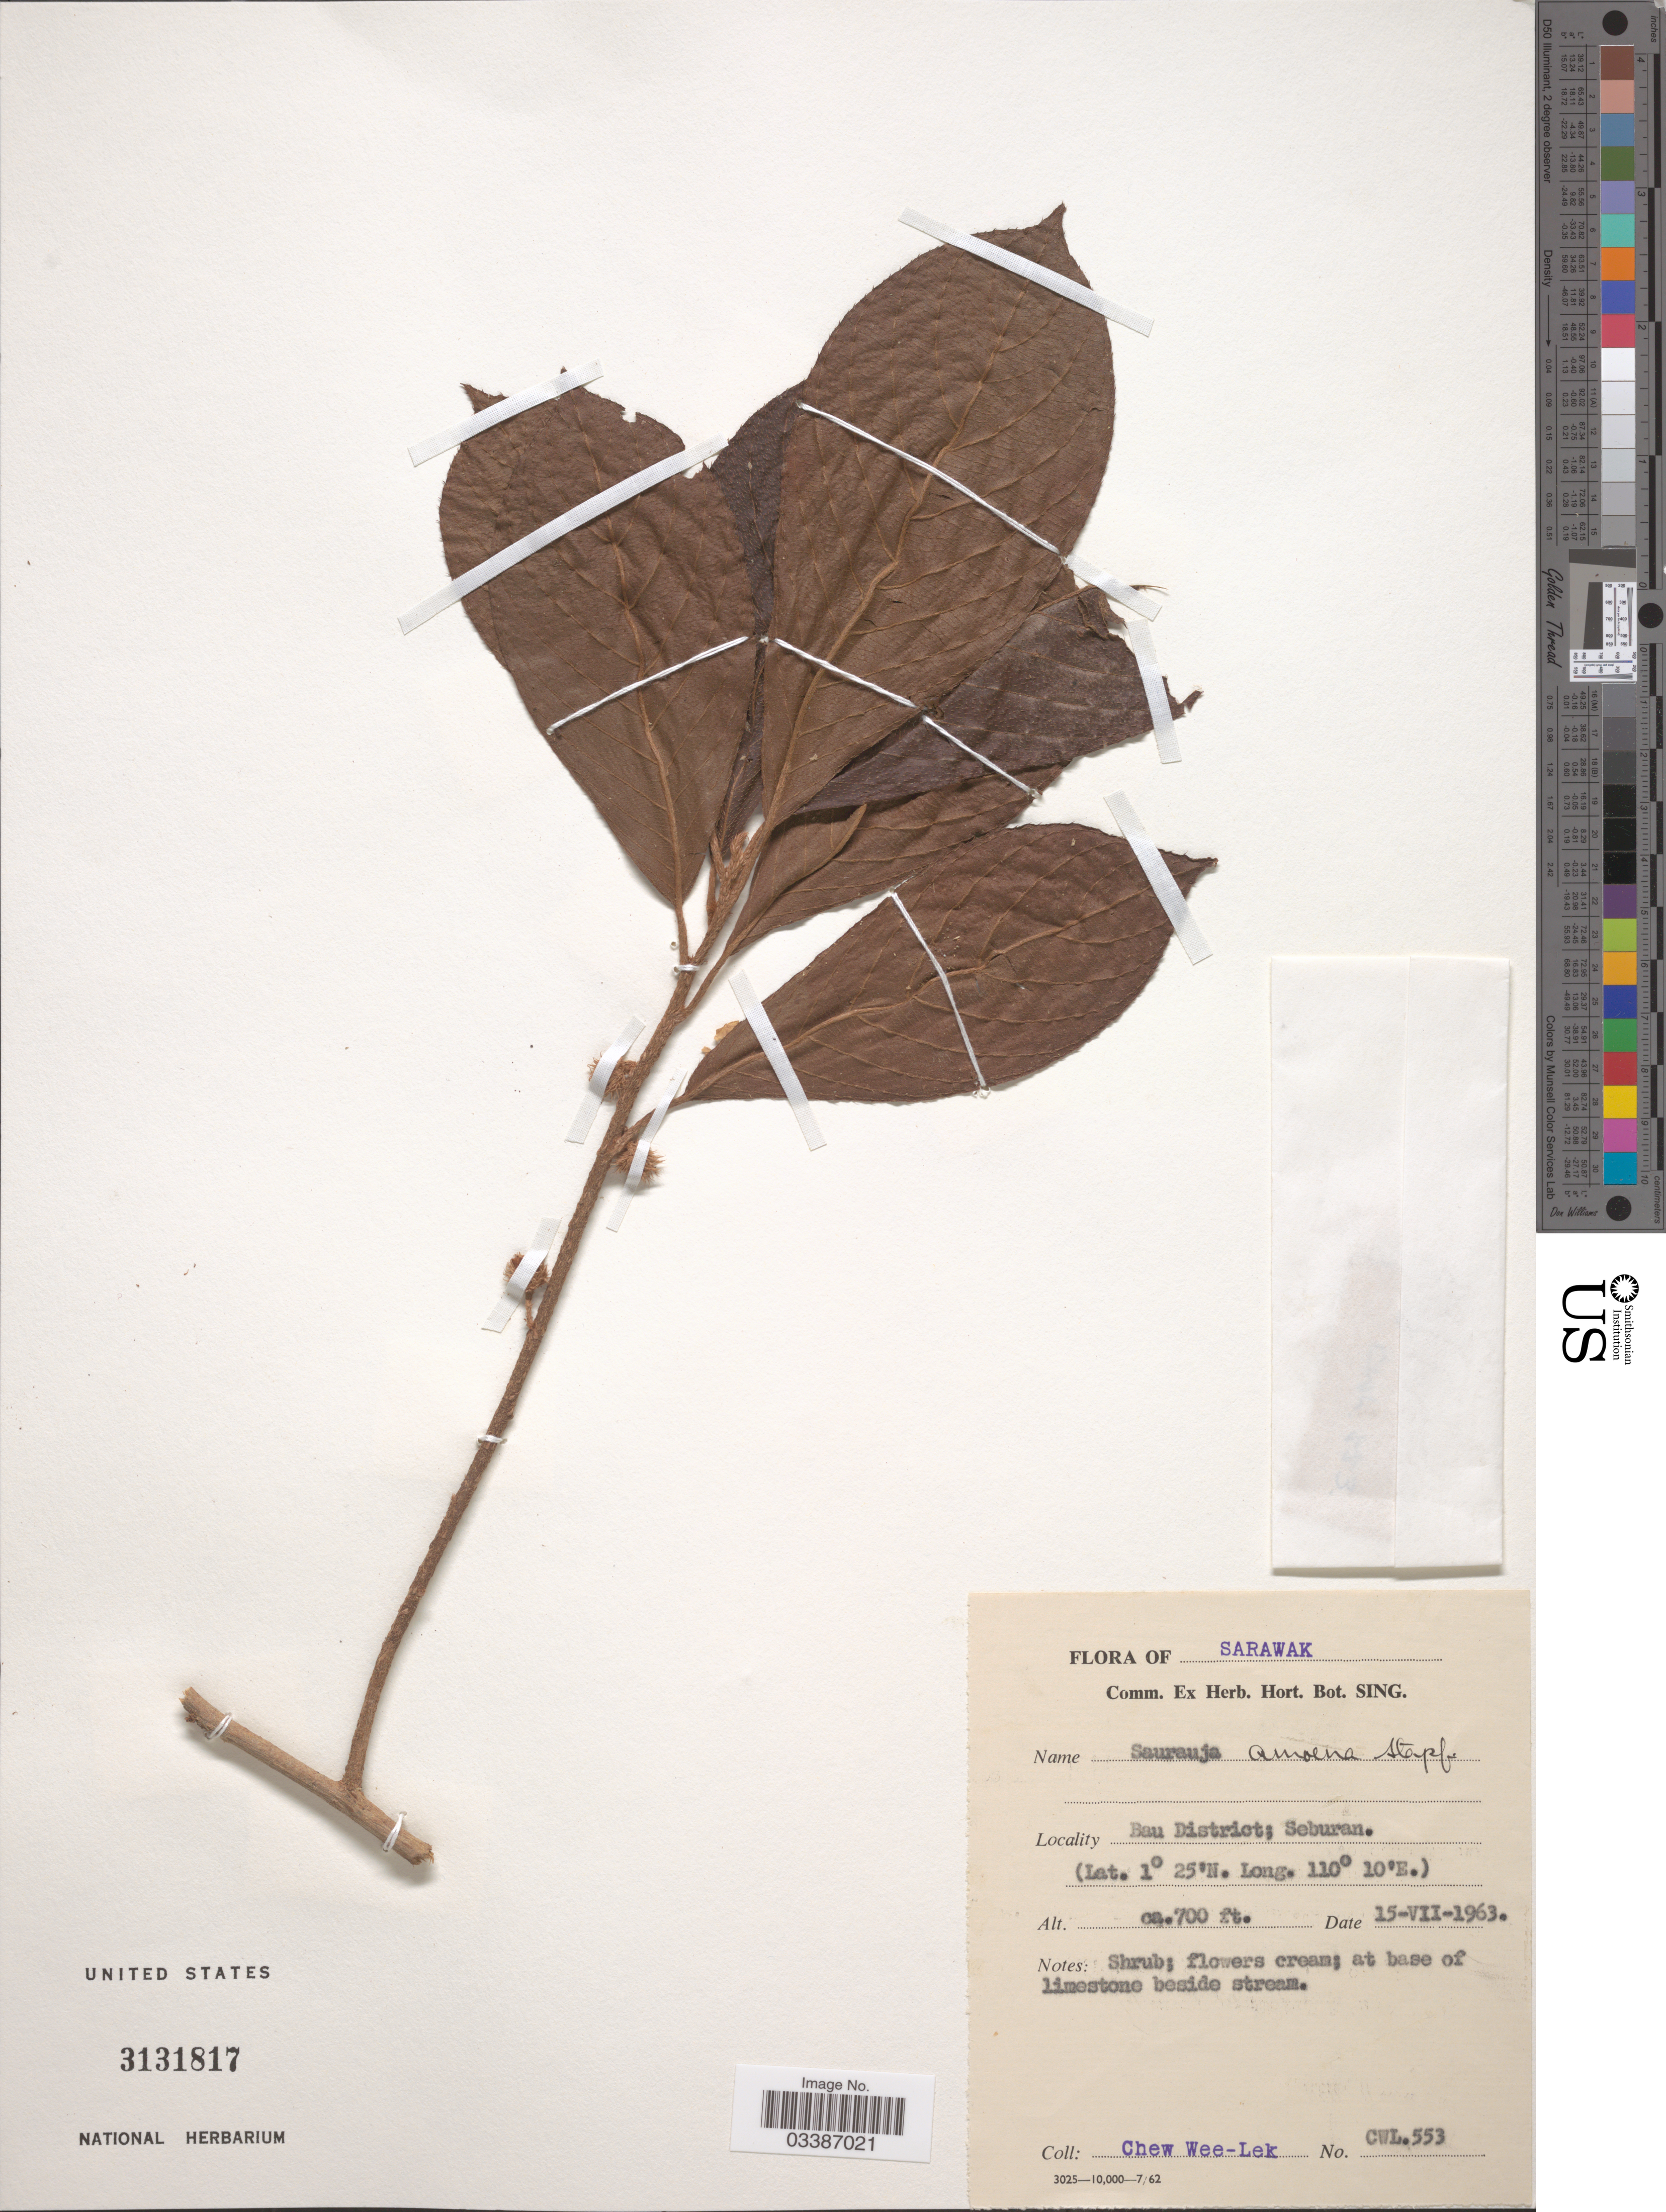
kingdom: Plantae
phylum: Tracheophyta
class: Magnoliopsida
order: Ericales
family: Actinidiaceae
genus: Saurauia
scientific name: Saurauia amoena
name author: Stapf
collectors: C. Wee-Lek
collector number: CWL553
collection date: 1963-07-15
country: Malaysia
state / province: Sarawak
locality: Bau District; Seburan.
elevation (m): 213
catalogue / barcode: US 3131817